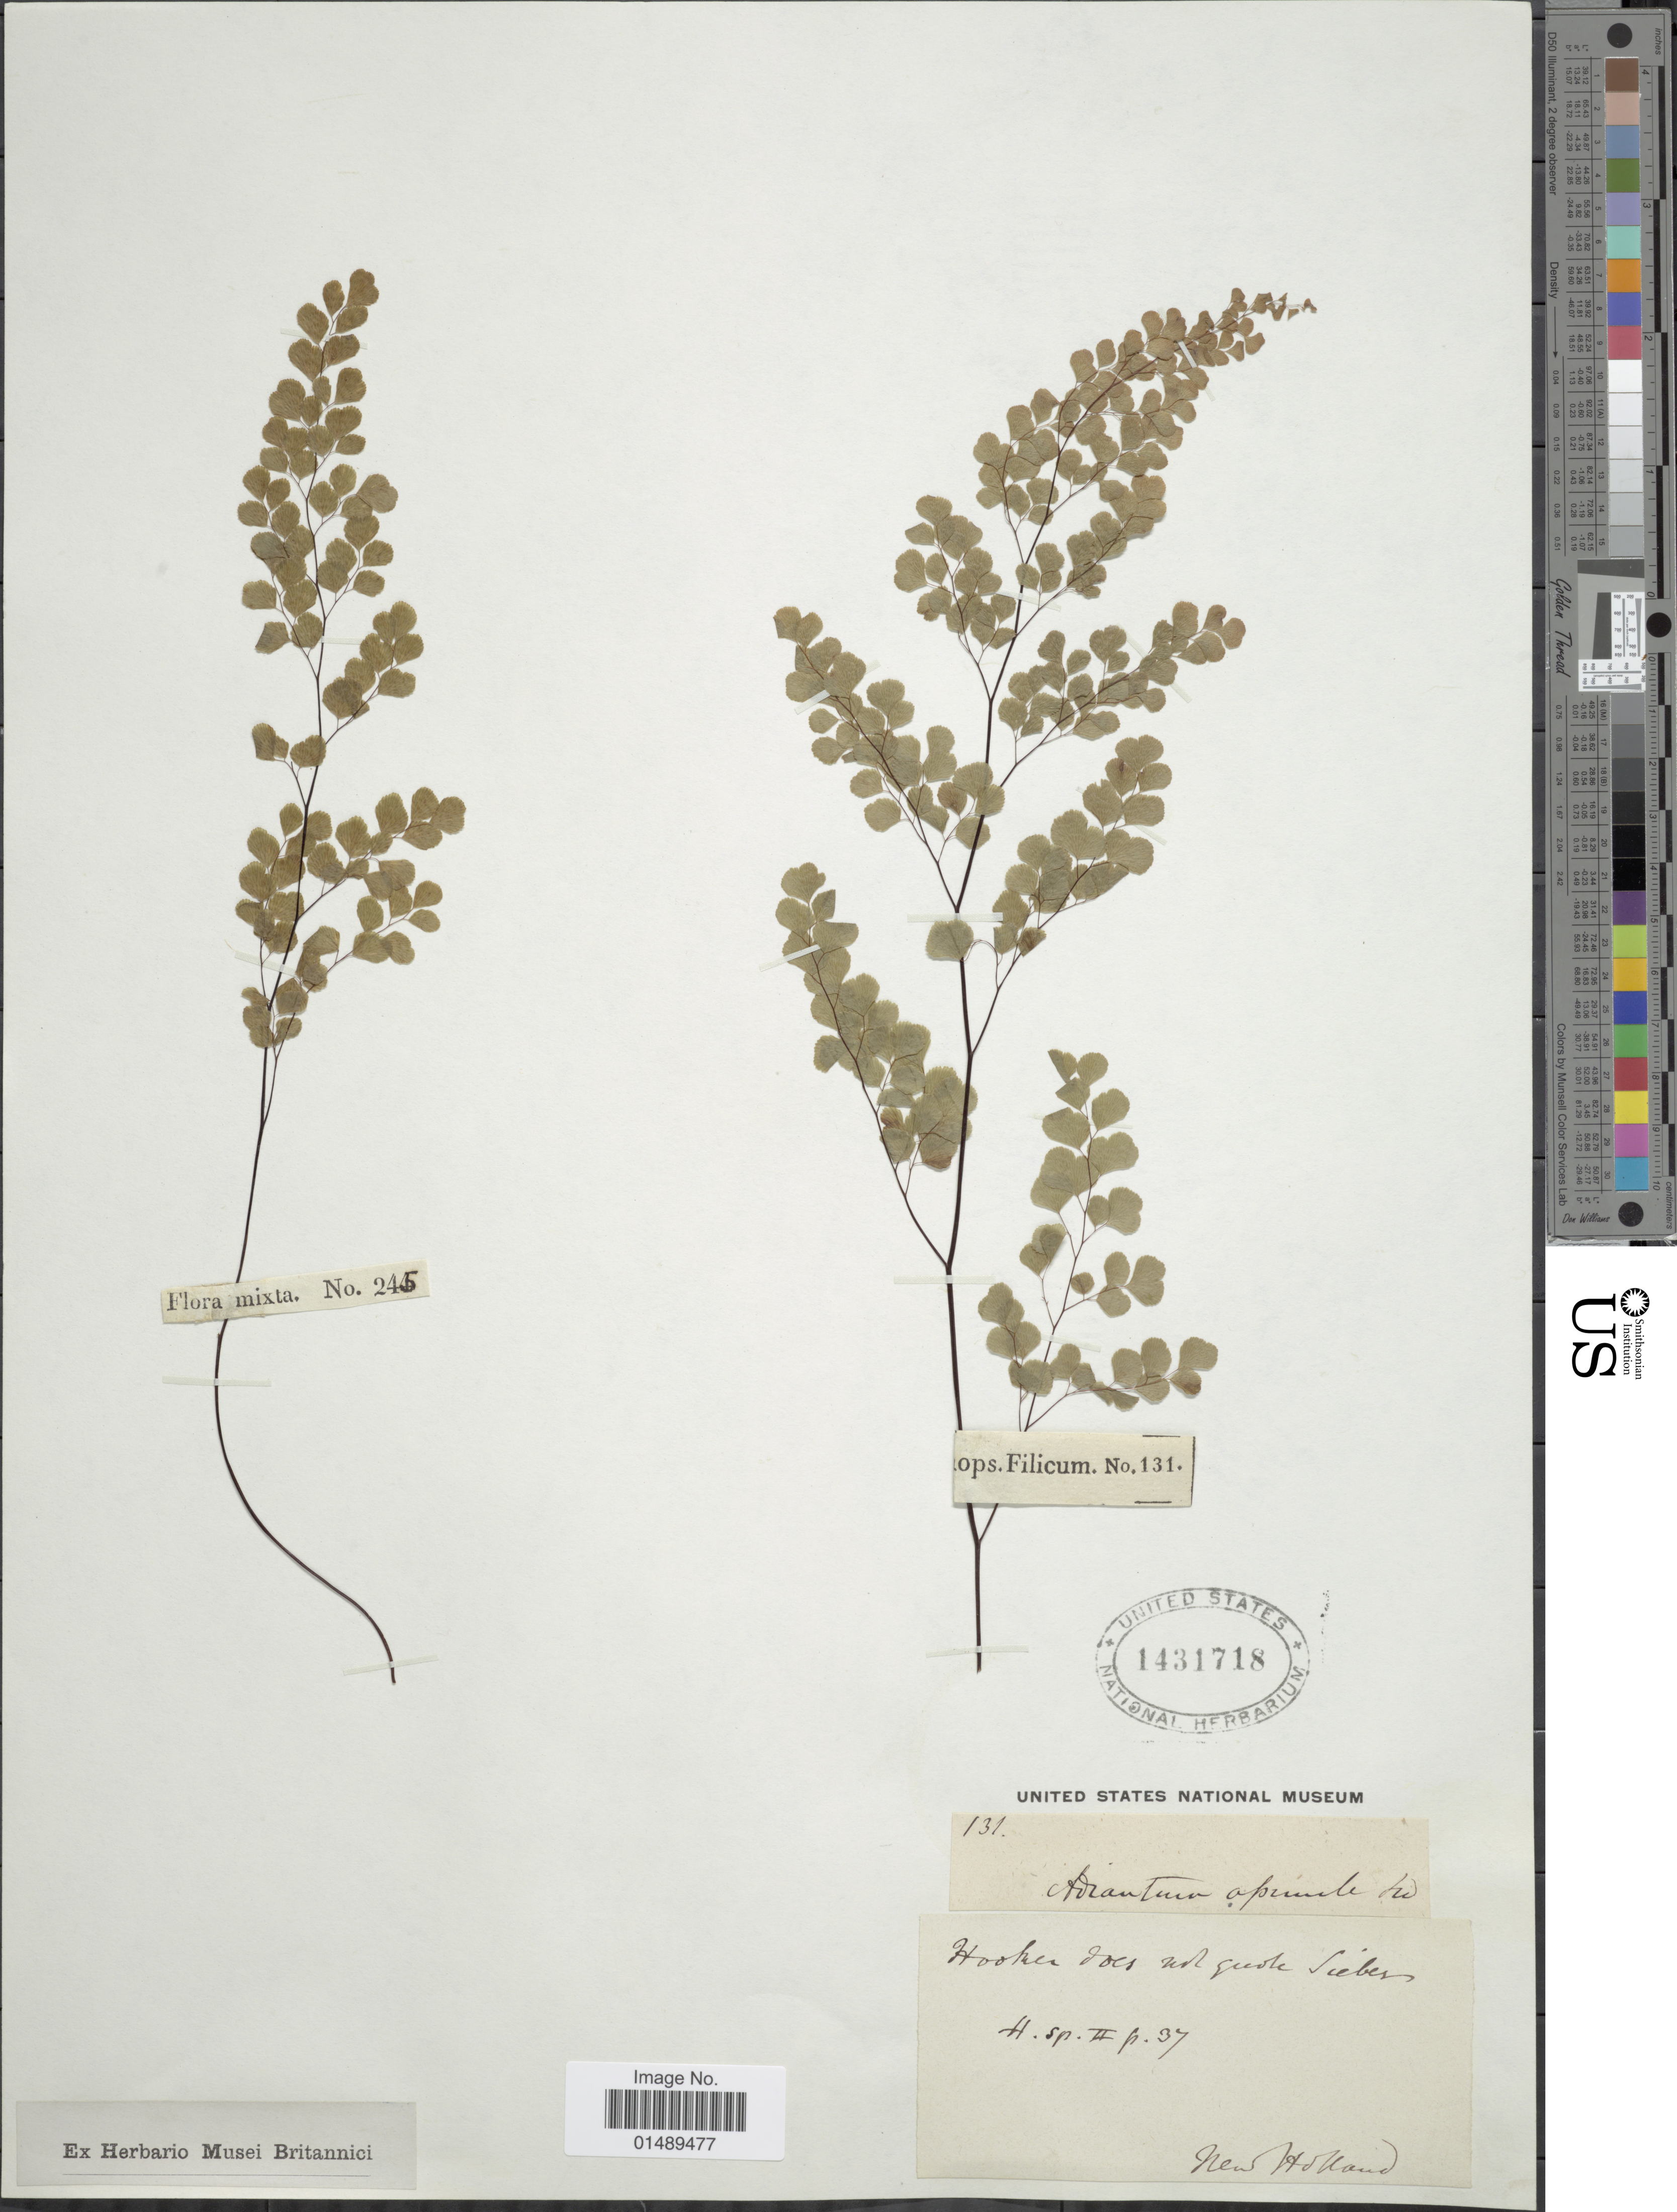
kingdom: Plantae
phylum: Tracheophyta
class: Polypodiopsida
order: Polypodiales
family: Pteridaceae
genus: Adiantum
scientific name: Adiantum aethiopicum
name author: L.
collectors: ex herb. Musei Britannici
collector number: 131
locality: Nlle Holland [interpreted]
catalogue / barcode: US 1431718